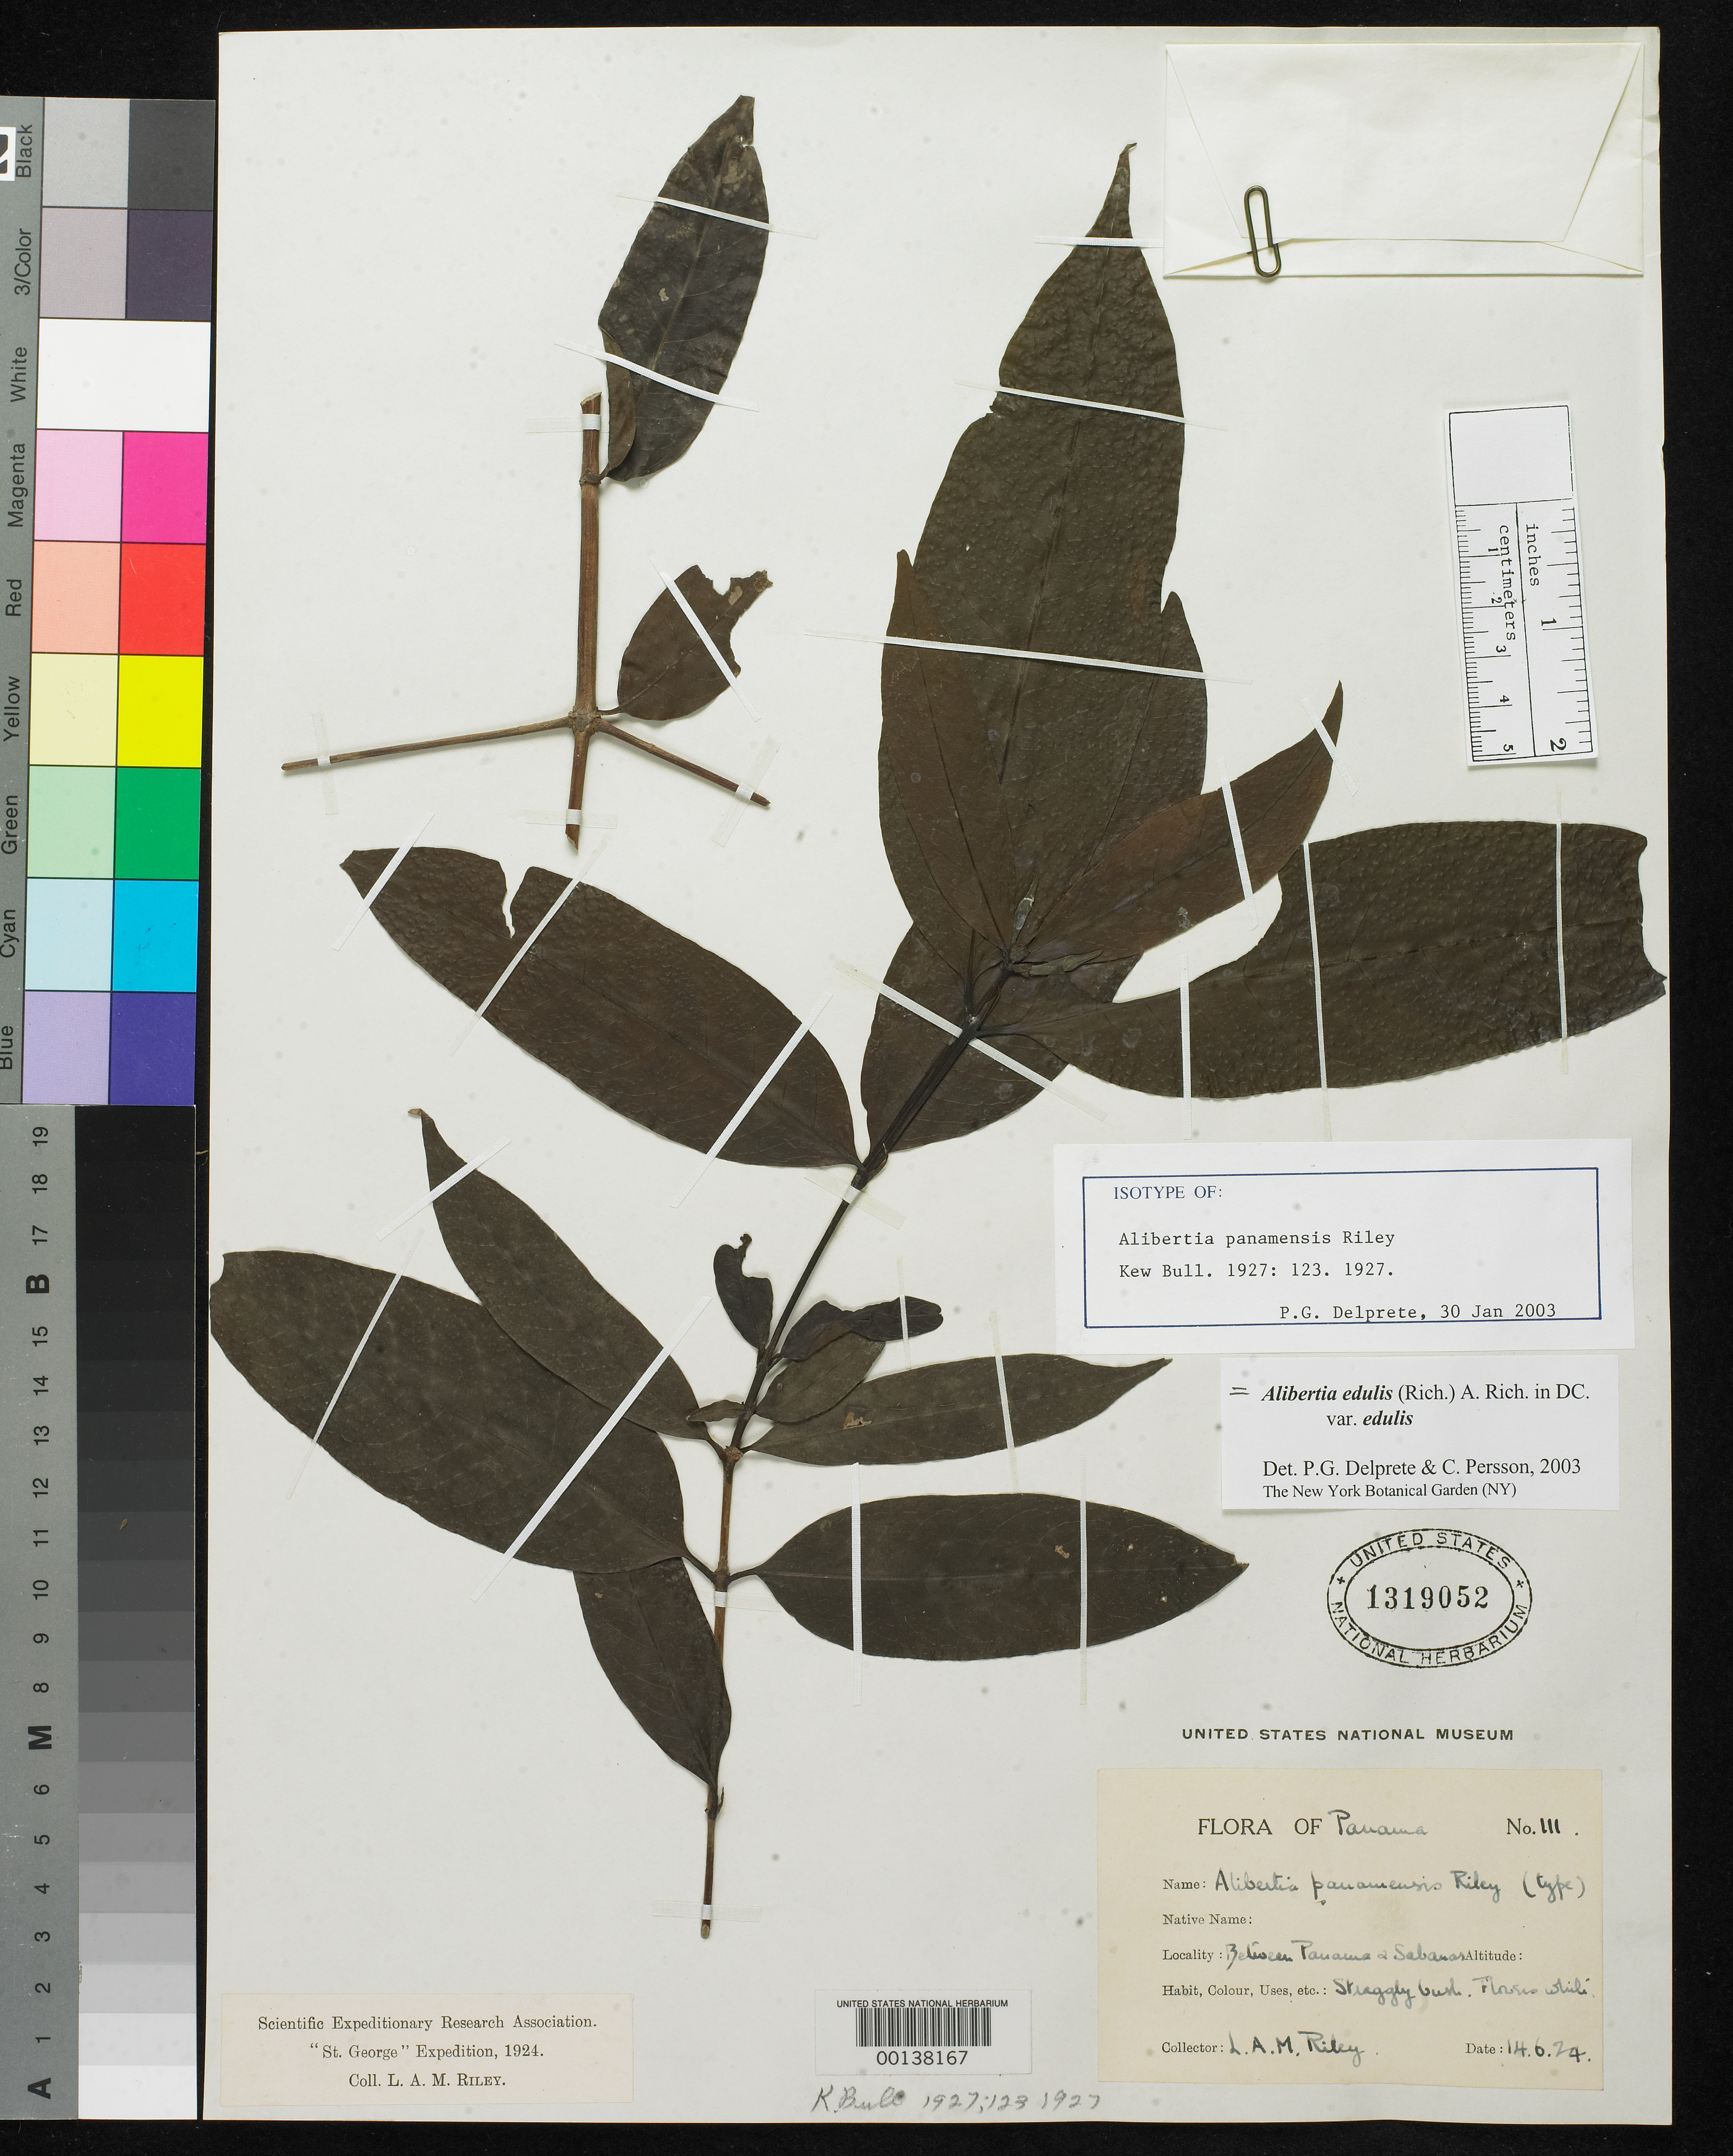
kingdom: Plantae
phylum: Tracheophyta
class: Magnoliopsida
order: Gentianales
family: Rubiaceae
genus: Alibertia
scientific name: Alibertia panamensis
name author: L. Riley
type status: Isotype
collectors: L. A. M. Riley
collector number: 111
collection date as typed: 14 Jun 1924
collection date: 1924-06-14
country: Panama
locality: Between Panama & Sabanas.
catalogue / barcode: US 1319052